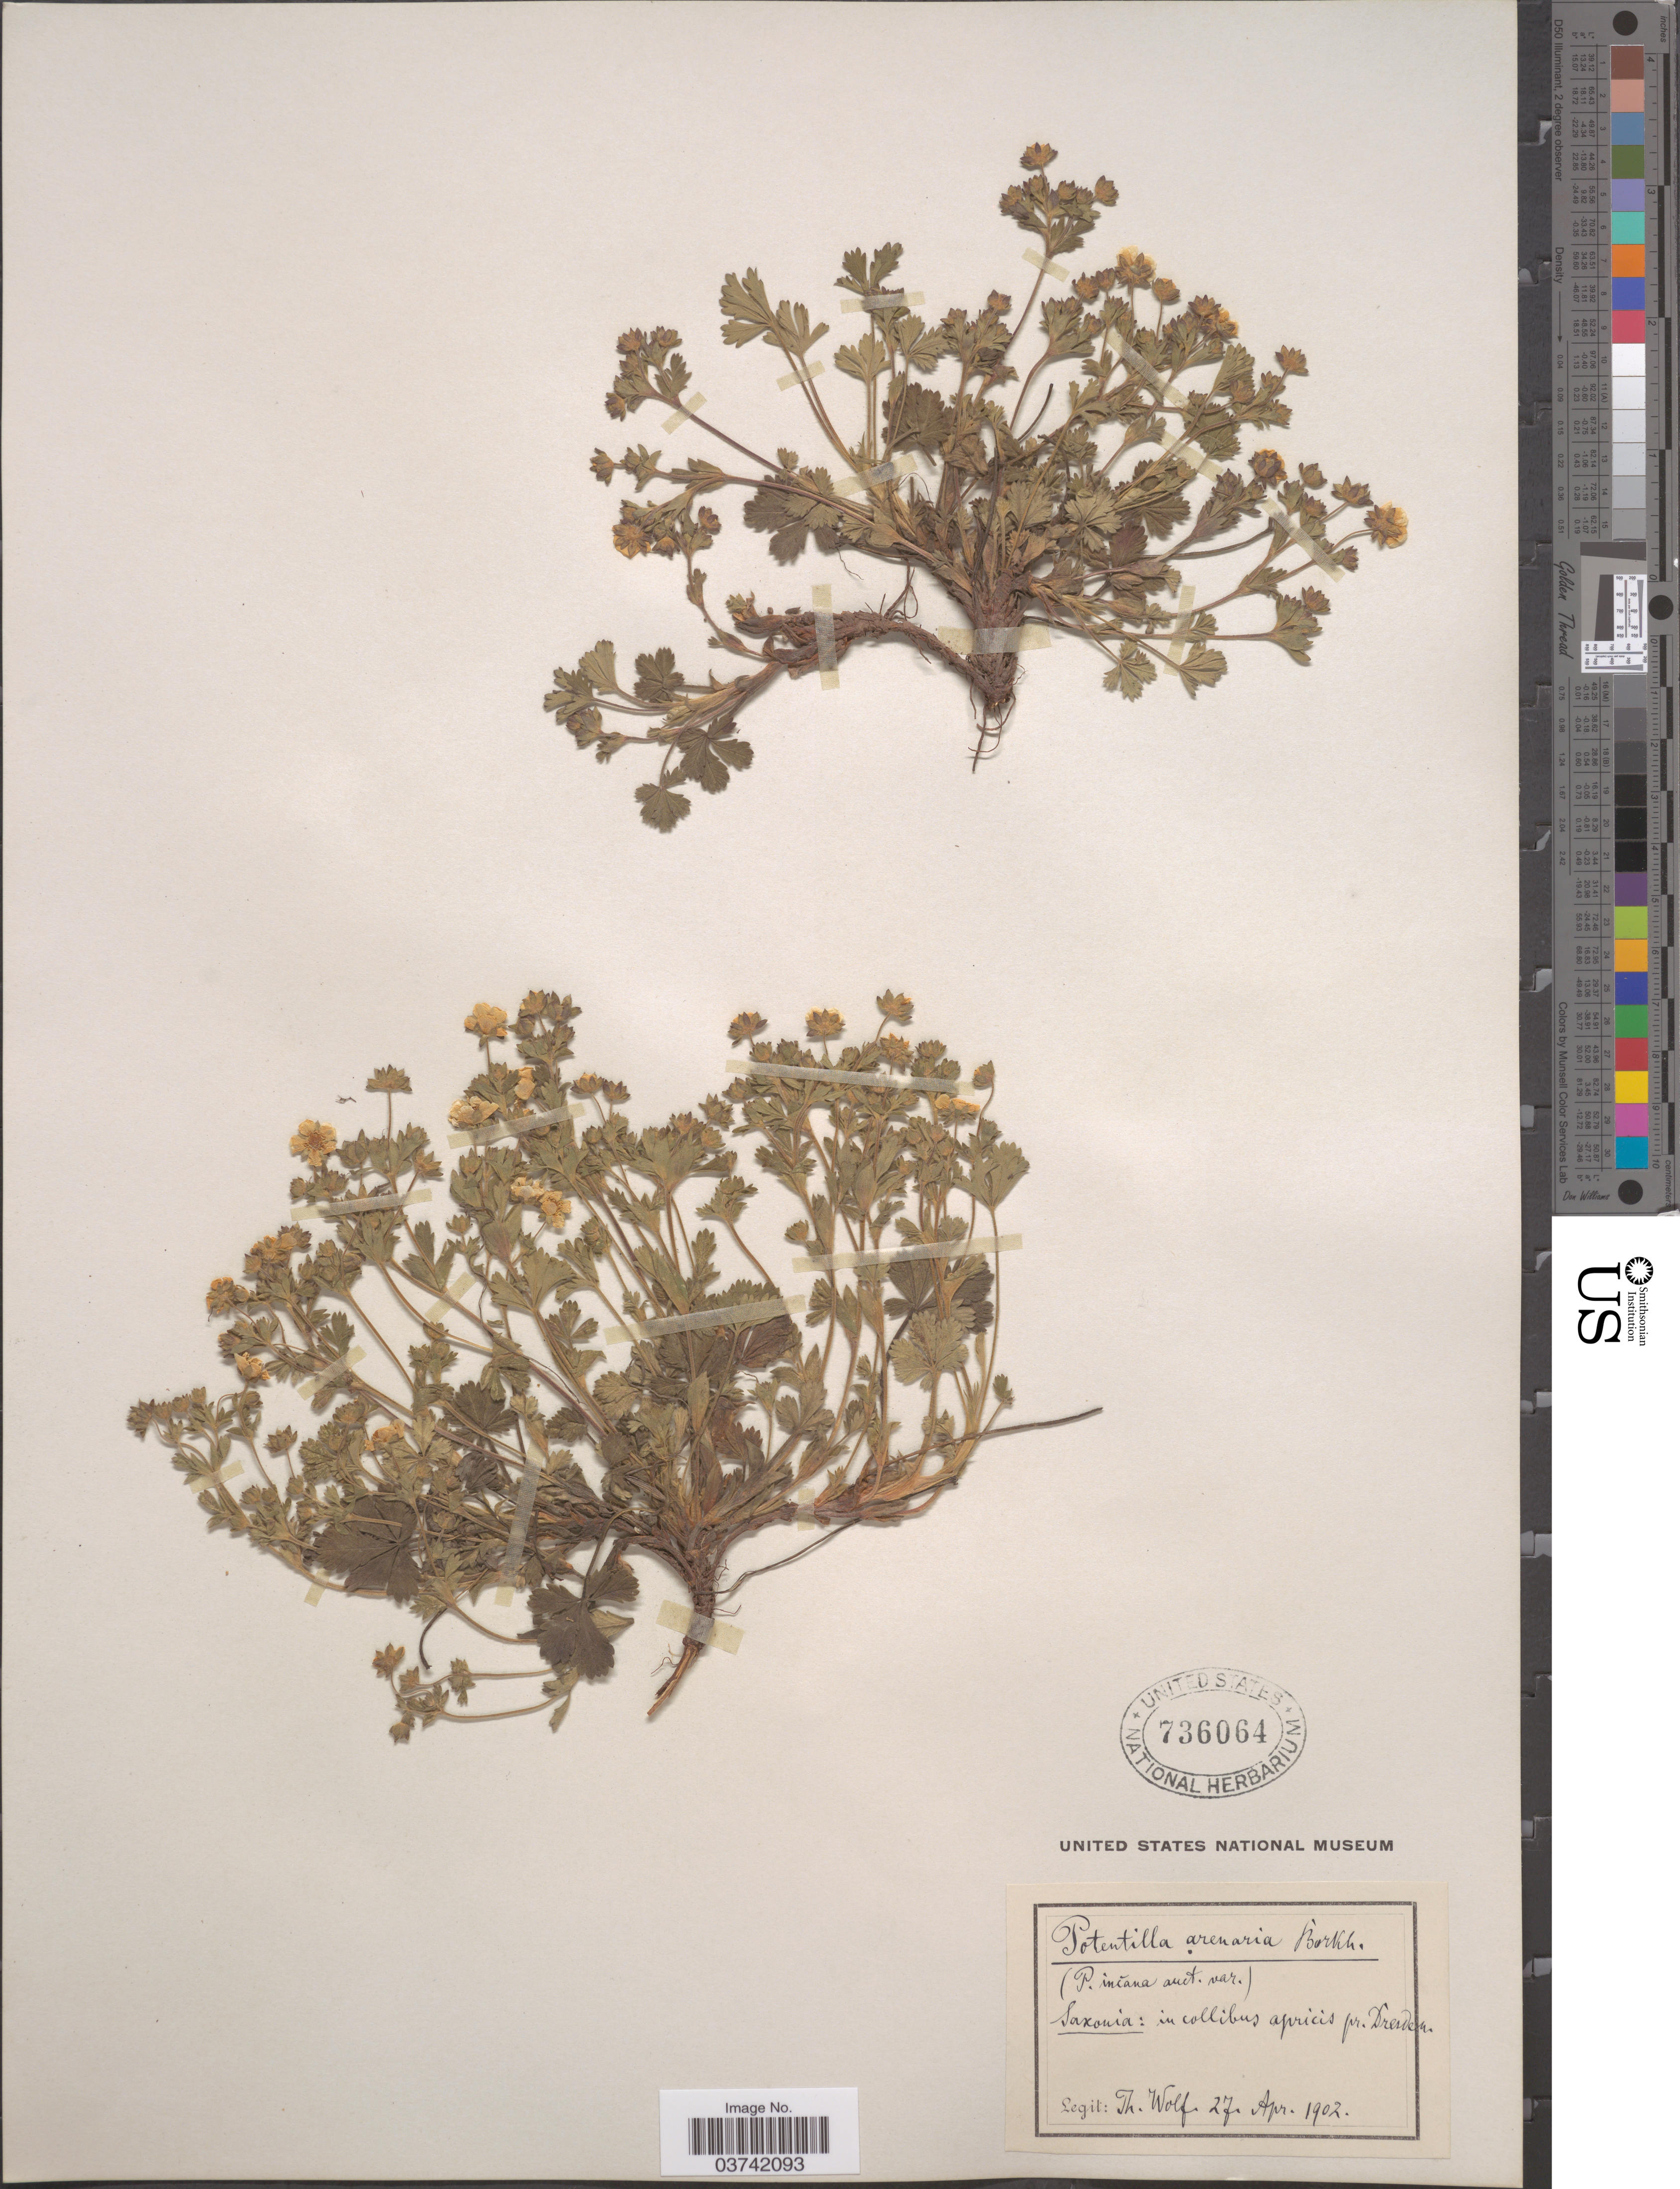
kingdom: Plantae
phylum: Tracheophyta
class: Magnoliopsida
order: Rosales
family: Rosaceae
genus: Potentilla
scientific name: Potentilla arenaria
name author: Borkh. et al.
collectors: T. Wolf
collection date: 1902-04-27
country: Germany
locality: Saxonia: in collibus apricis pr. Dresden.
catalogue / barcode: US 736064